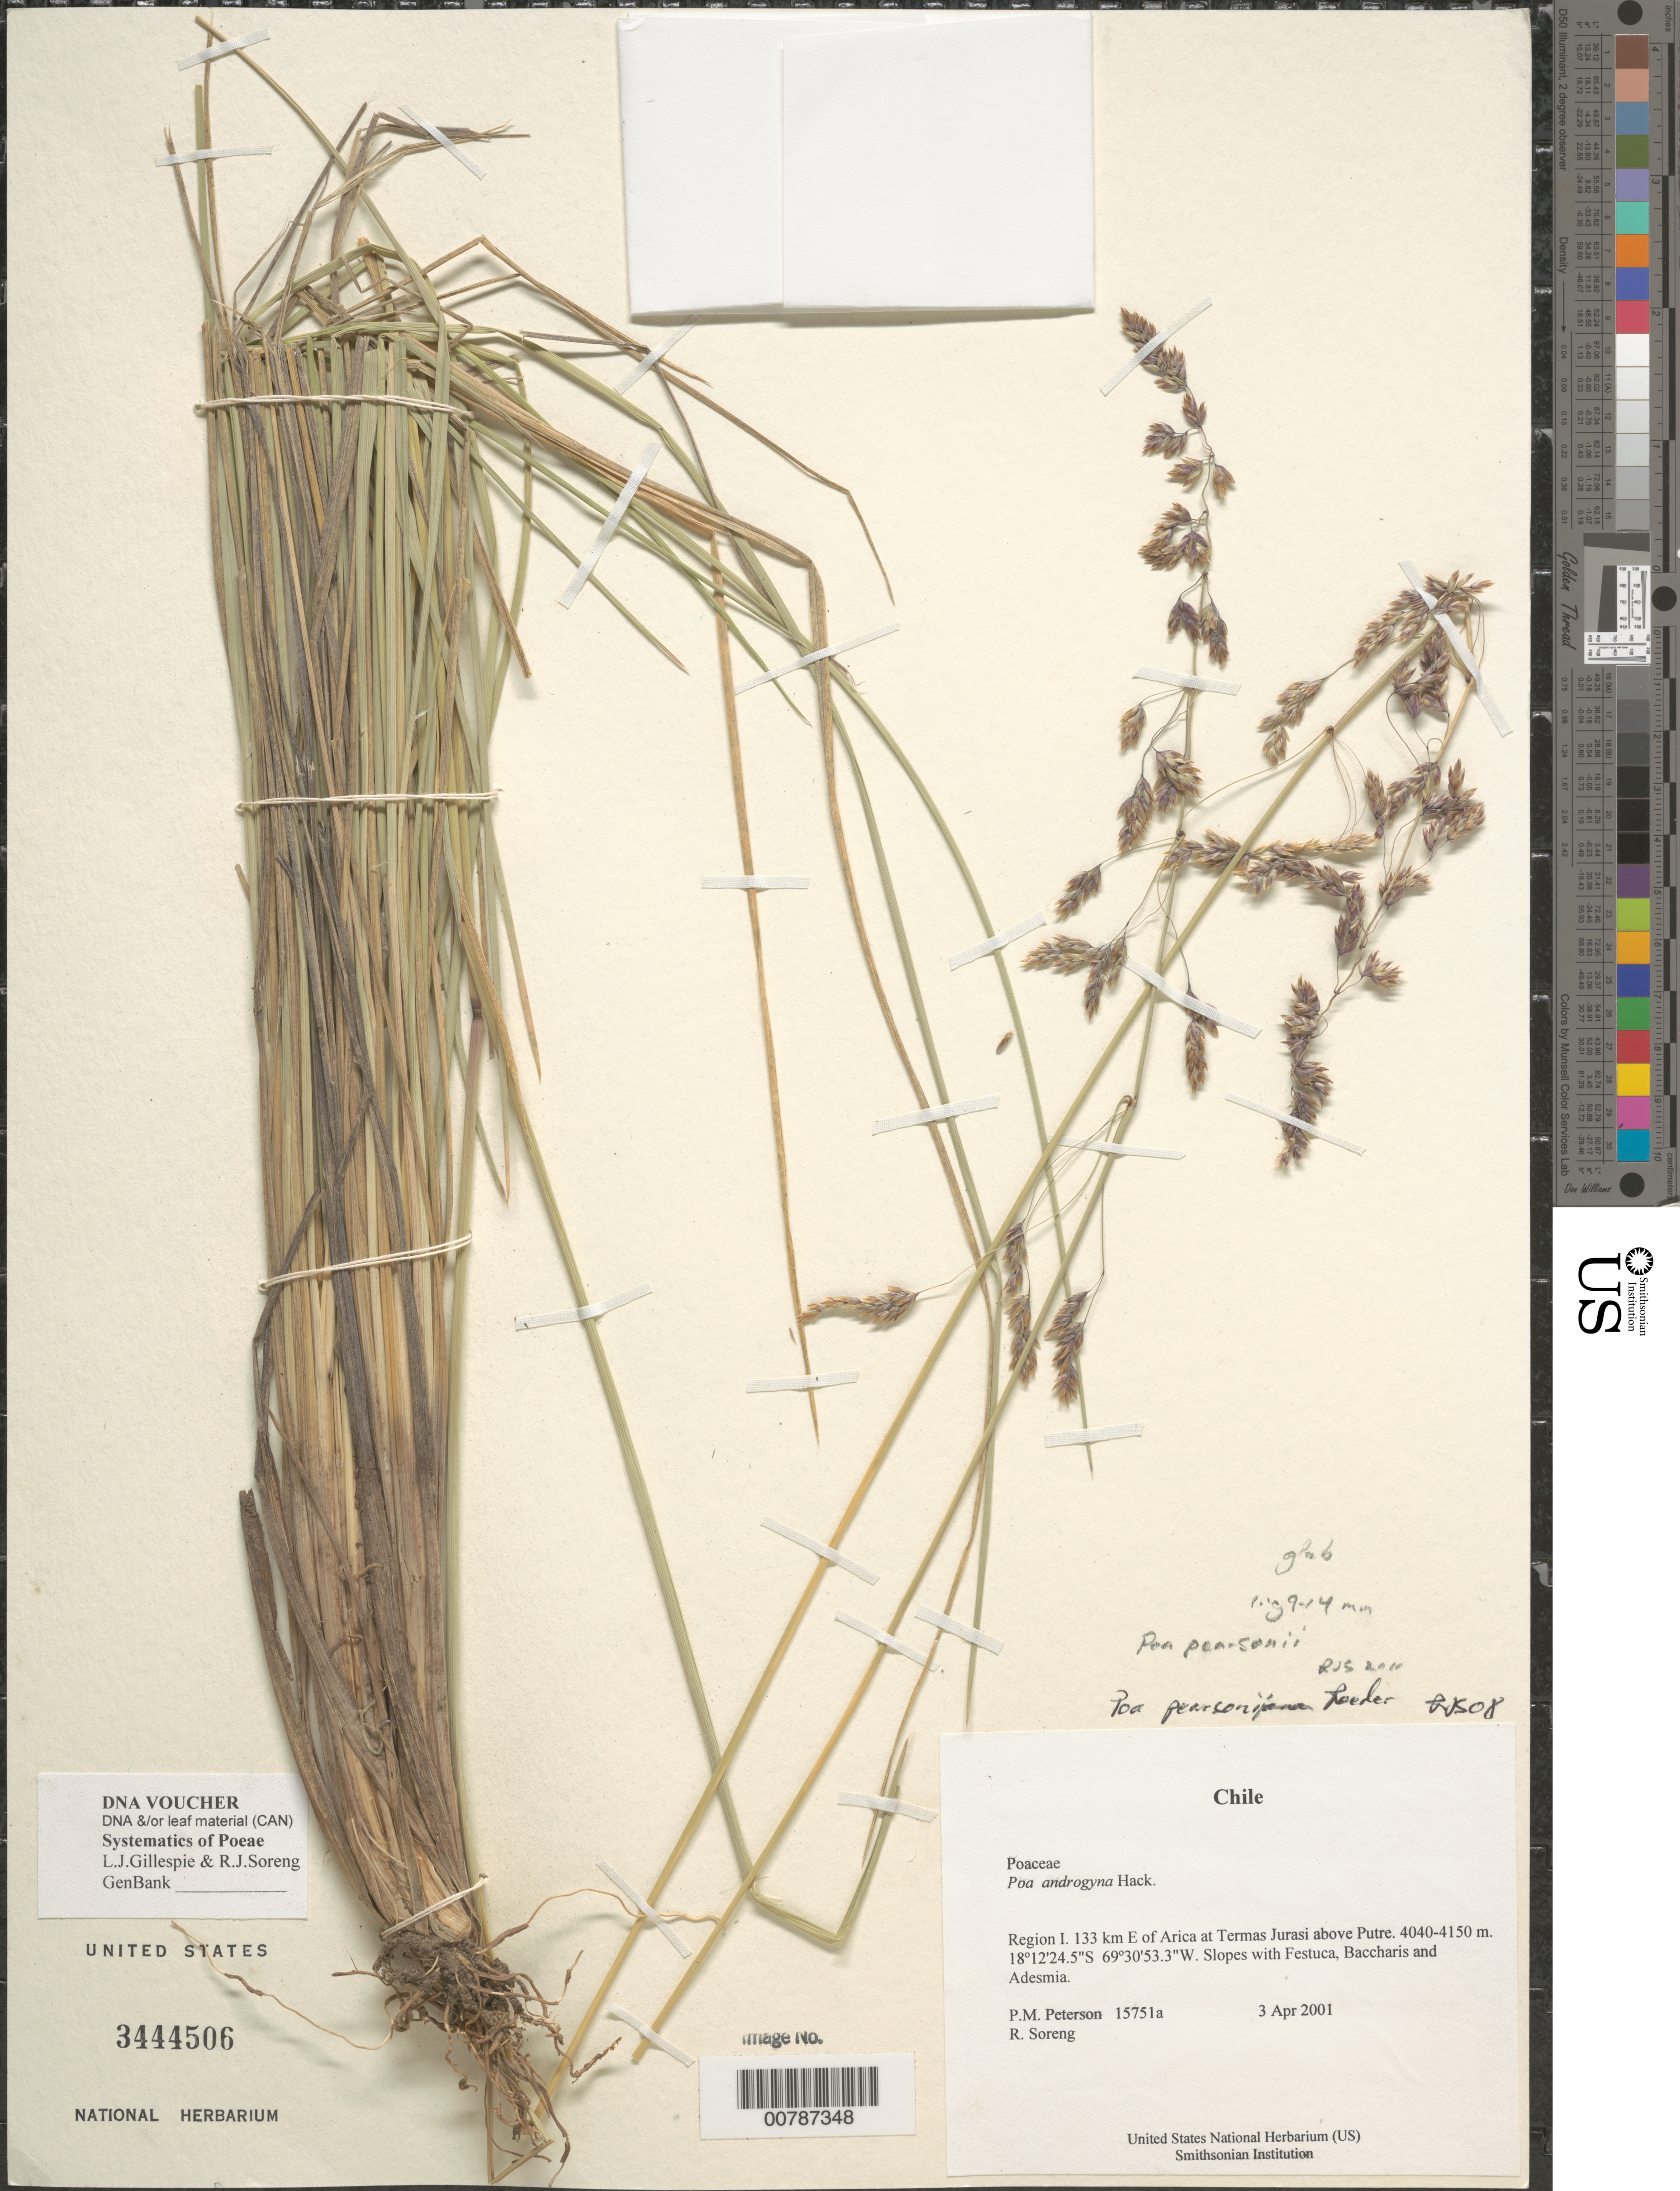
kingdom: Plantae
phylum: Tracheophyta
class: Liliopsida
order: Poales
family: Poaceae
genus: Poa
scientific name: Poa kurtzii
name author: R.E. Fr.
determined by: Soreng, Robert J., Research Associate (BOT), Smithsonian Institution - National Museum of Natural History (UNITED STATES)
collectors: P. M. Peterson & R. J. Soreng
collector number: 15751-a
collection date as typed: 03 Apr 2001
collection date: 2001-04-03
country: Chile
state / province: Tarapacá (I)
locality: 133 km E of Arica at Termas Jurasi above Putre.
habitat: Slopes with Festuca, Baccharis and Adesmia.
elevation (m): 4040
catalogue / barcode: US 3444506